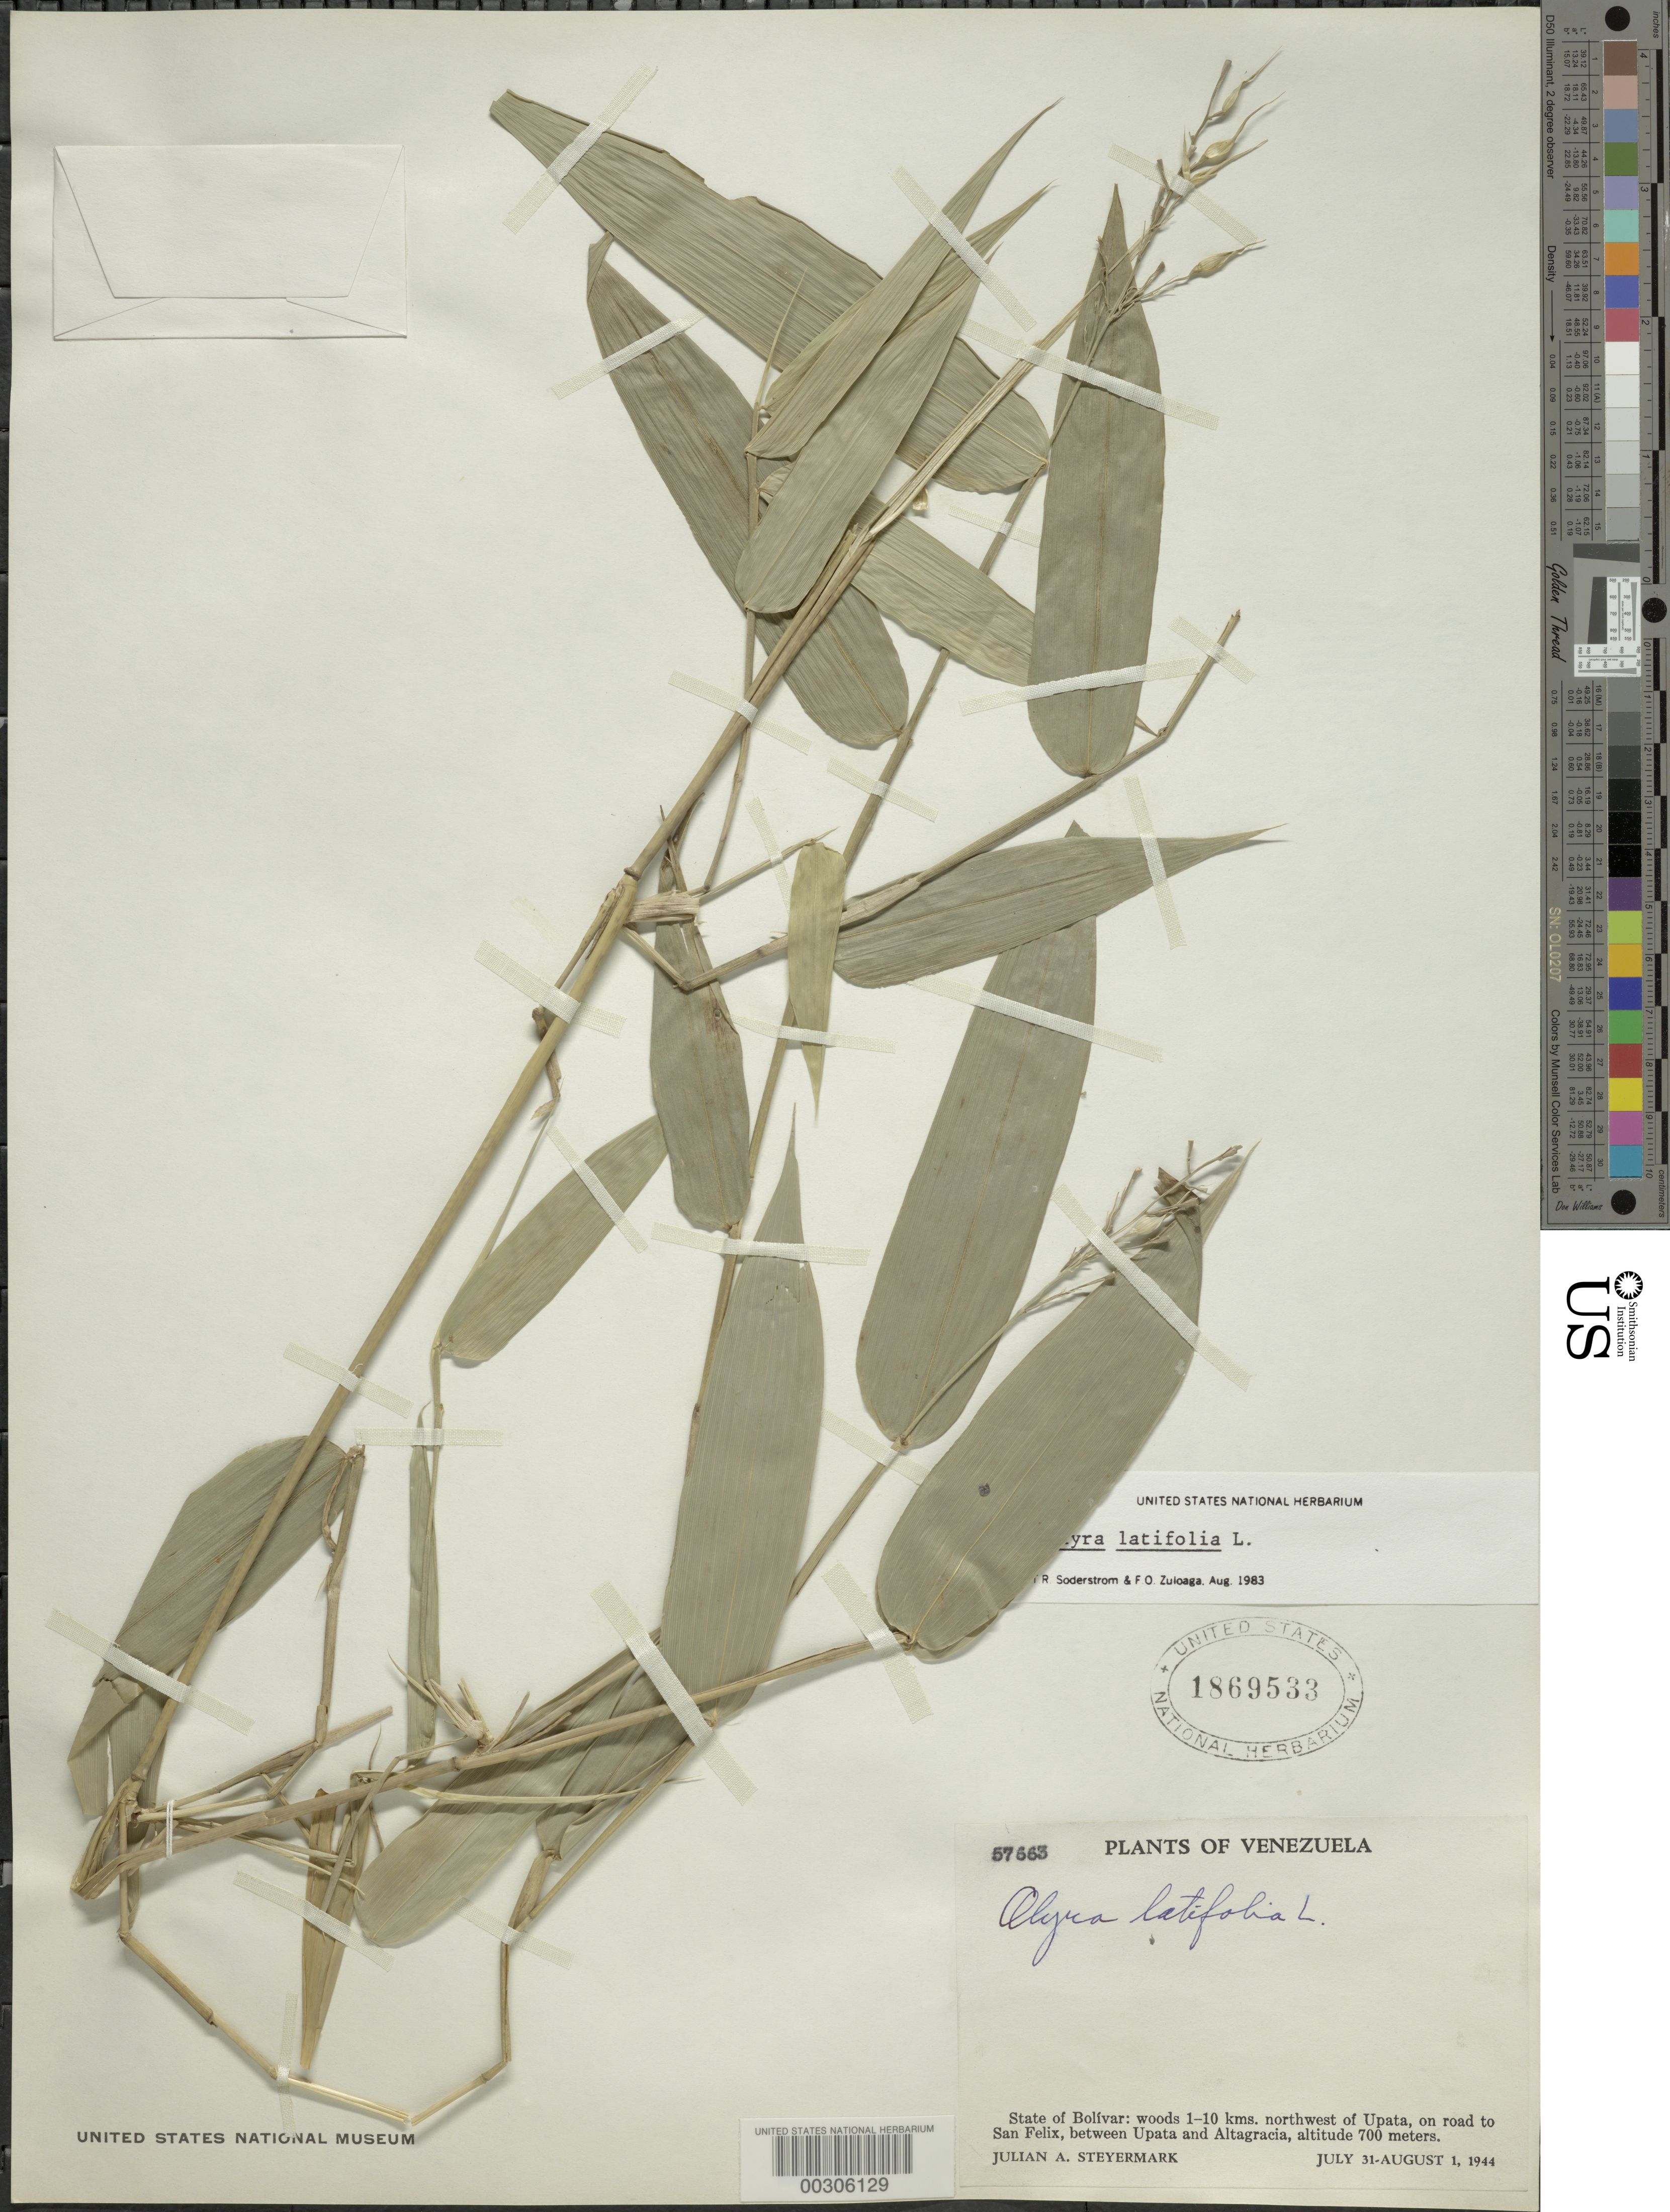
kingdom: Plantae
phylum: Tracheophyta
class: Liliopsida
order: Poales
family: Poaceae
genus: Olyra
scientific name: Olyra latifolia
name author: L.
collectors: J. Steyermark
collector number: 57663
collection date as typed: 31 Jul 1944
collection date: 1944-07-31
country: Venezuela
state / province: Bolivar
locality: Upata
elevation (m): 700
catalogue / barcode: US 1869533